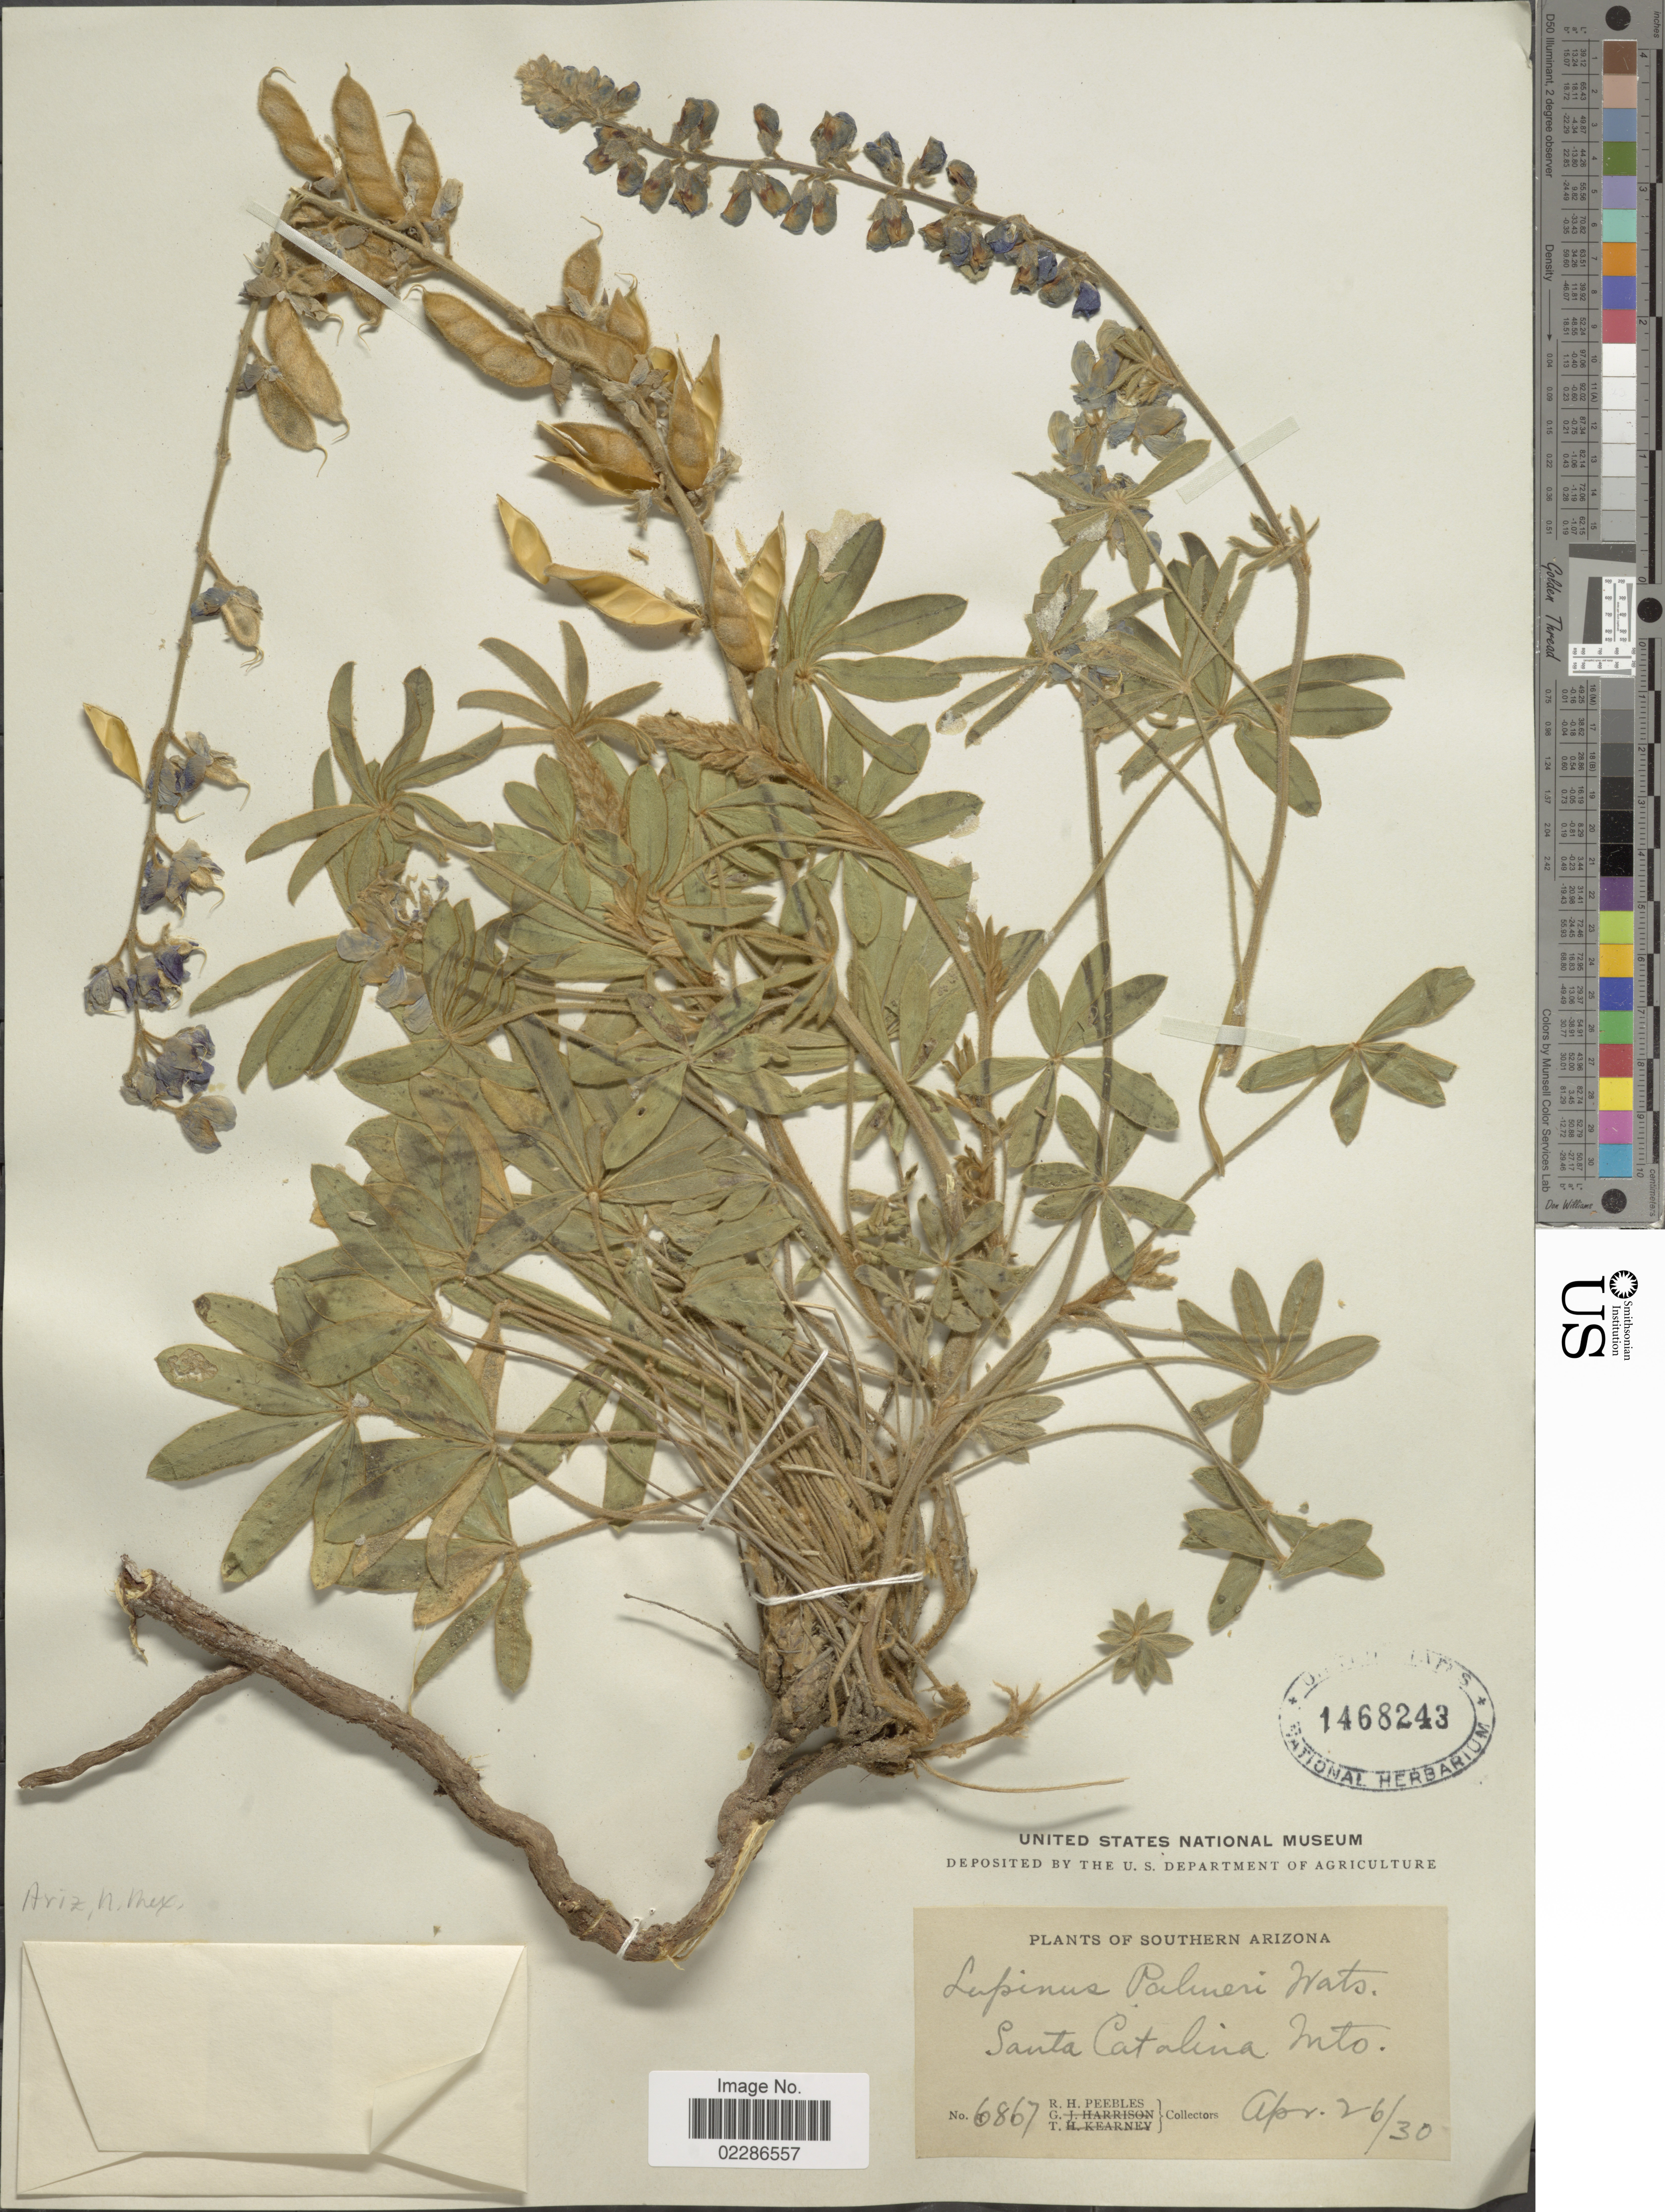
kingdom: Plantae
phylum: Tracheophyta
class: Magnoliopsida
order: Fabales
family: Fabaceae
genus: Lupinus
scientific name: Lupinus palmeri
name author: S. Watson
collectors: R. H. Peebles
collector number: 6867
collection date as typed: Transcribed d/m/y: 26/4/30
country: United States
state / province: Arizona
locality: Southern Arizona, Santa Catalina Mts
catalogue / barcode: US 1468243